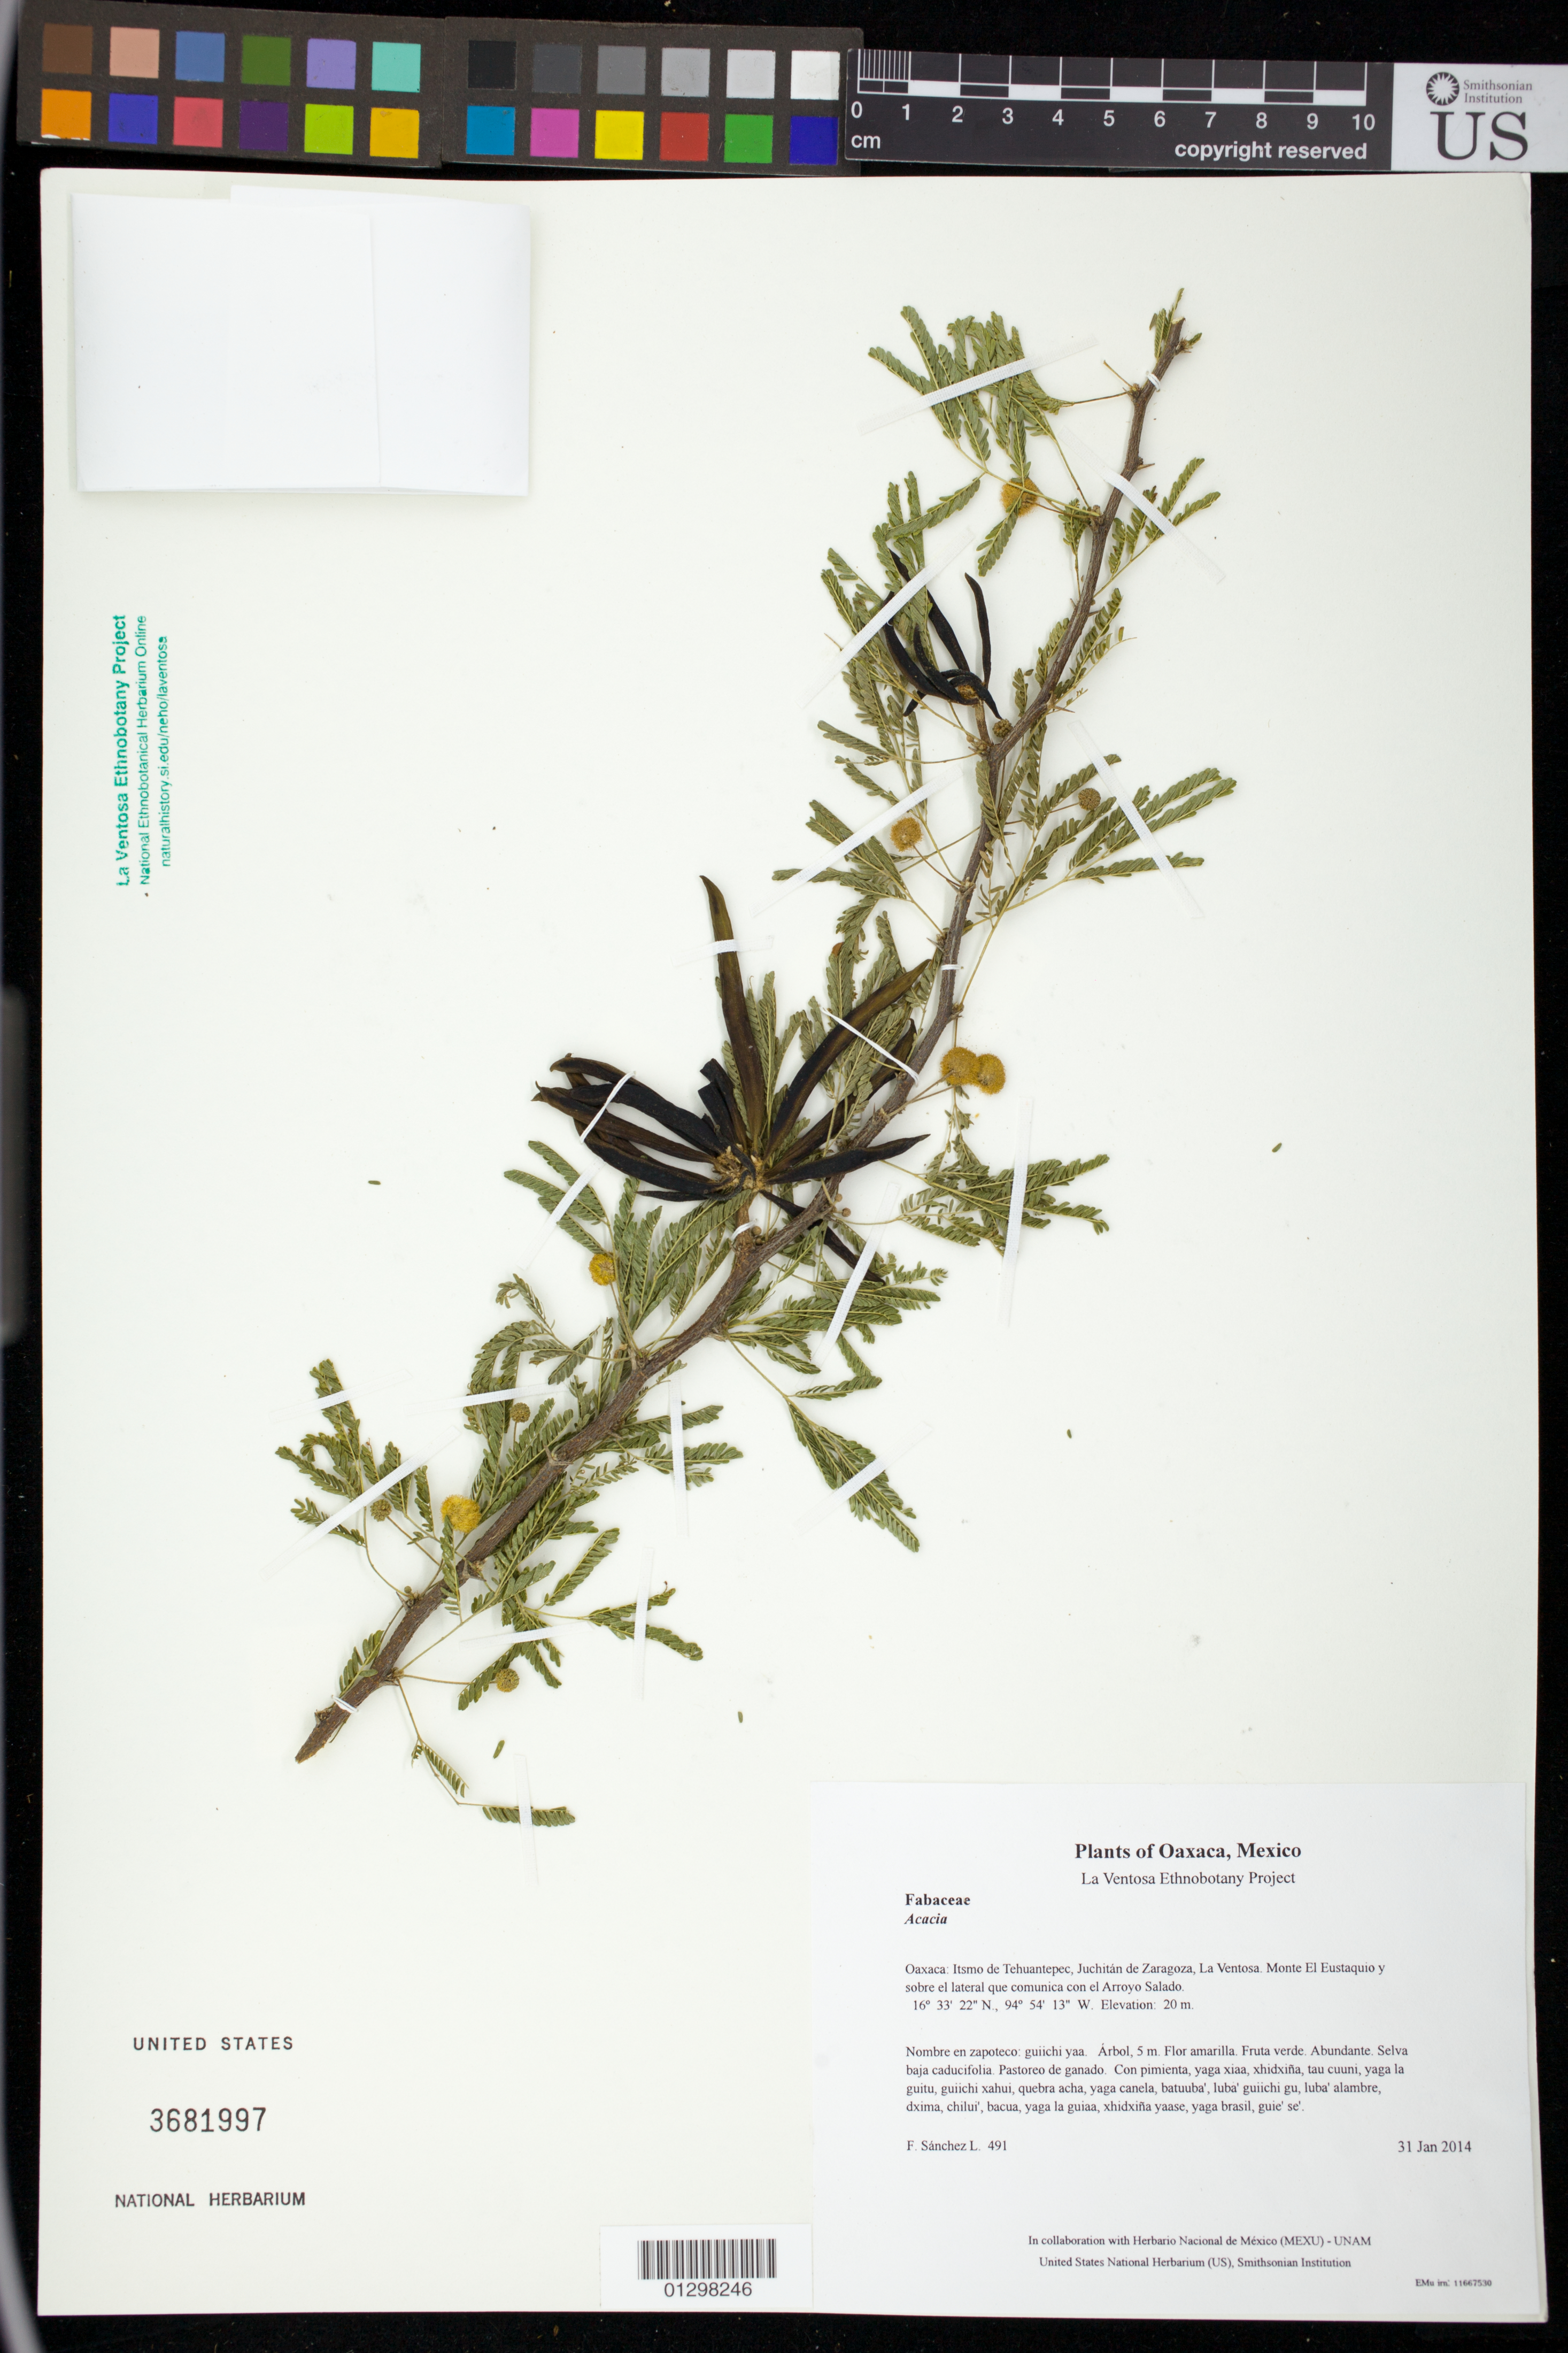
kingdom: Plantae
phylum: Tracheophyta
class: Magnoliopsida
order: Fabales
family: Fabaceae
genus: Acacia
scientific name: Acacia farnesiana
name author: (L.) Willd.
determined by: Sousa S., Mario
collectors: F. Sánchez L.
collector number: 491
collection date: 2014-01-31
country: Mexico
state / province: Oaxaca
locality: Itsmo de Tehuantepec, Juchitán de Zaragoza, La Ventosa. Monte El Eustaquio y sobre el lateral que comunica con el Arroyo Salado.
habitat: Selva baja caducifolia. Pastoreo de ganado.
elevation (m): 20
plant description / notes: JEBOT, MEXU, SERO, US; Yaga. 5 m. Guie' naguchi. Cuaananaxhi naga'. Stale.; huisache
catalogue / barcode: US 3681997